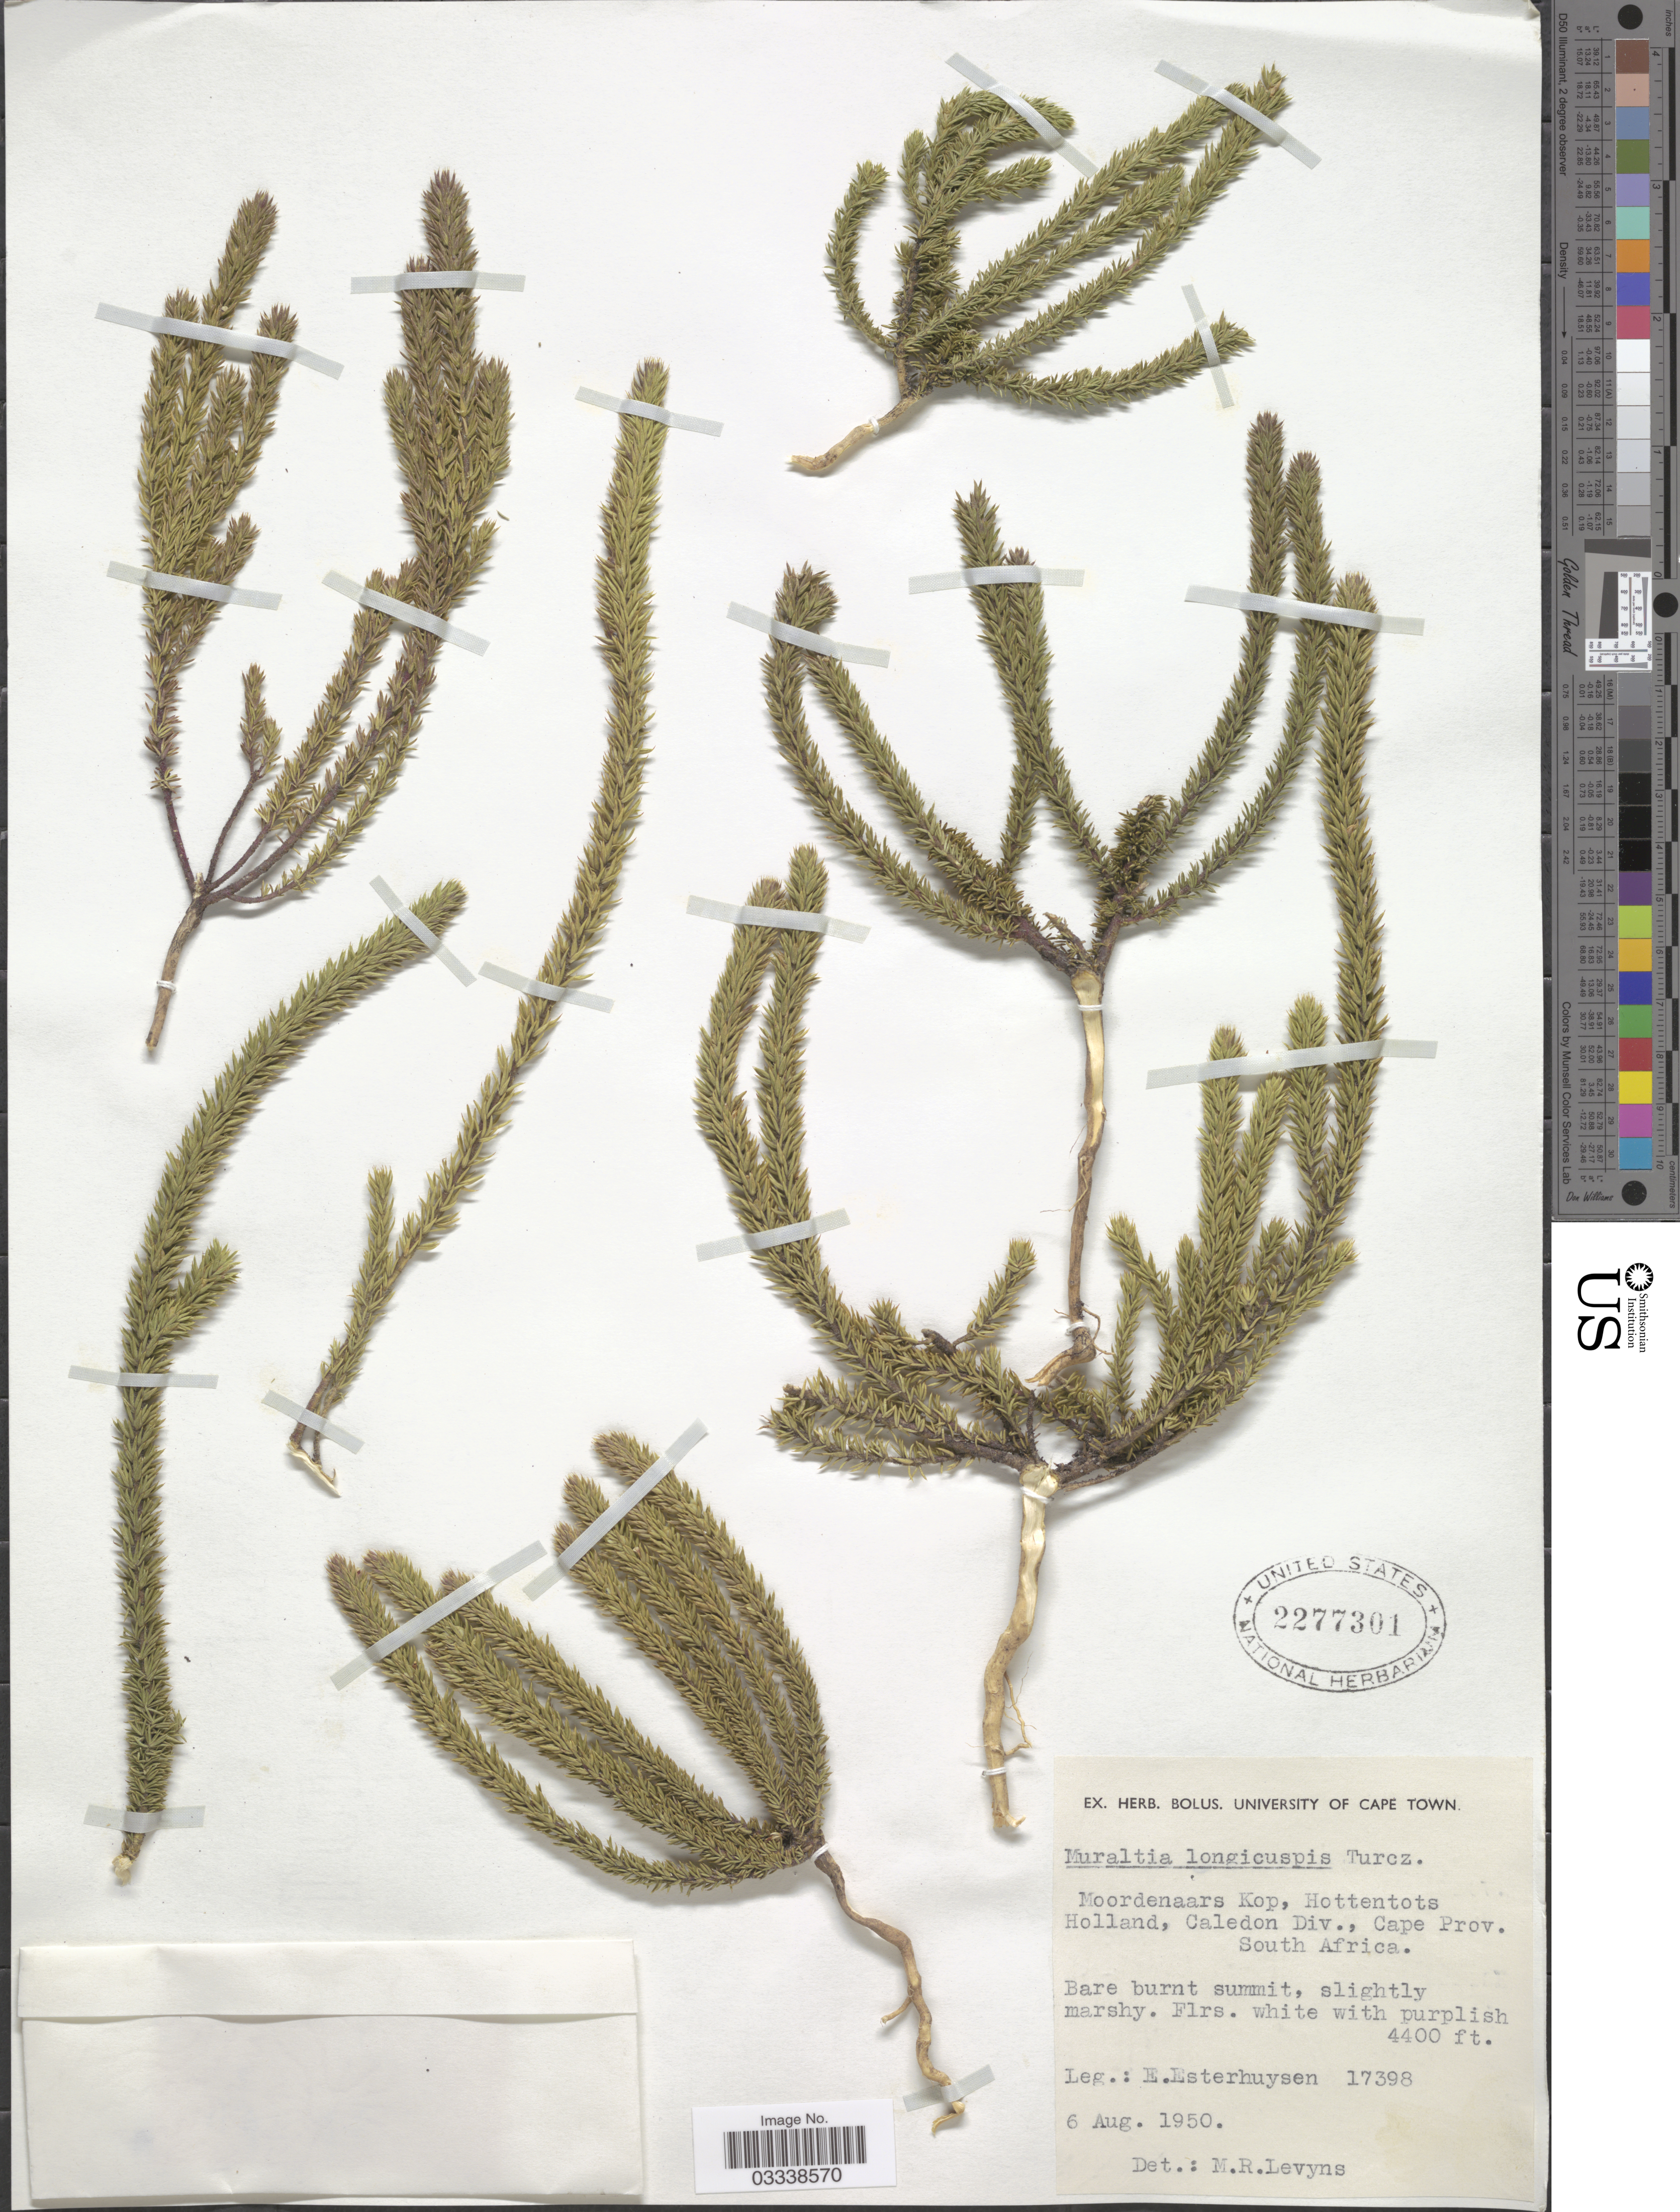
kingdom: Plantae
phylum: Tracheophyta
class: Magnoliopsida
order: Fabales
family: Polygalaceae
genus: Muraltia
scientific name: Muraltia longicuspis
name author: Turcz.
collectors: E. E. Esterhuysen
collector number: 17398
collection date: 1950-08-06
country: South Africa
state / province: Western Cape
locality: Moordenaars Kop, Hottentots Holland, Caledon Div., Cape Prov.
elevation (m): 1341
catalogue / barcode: US 2277301